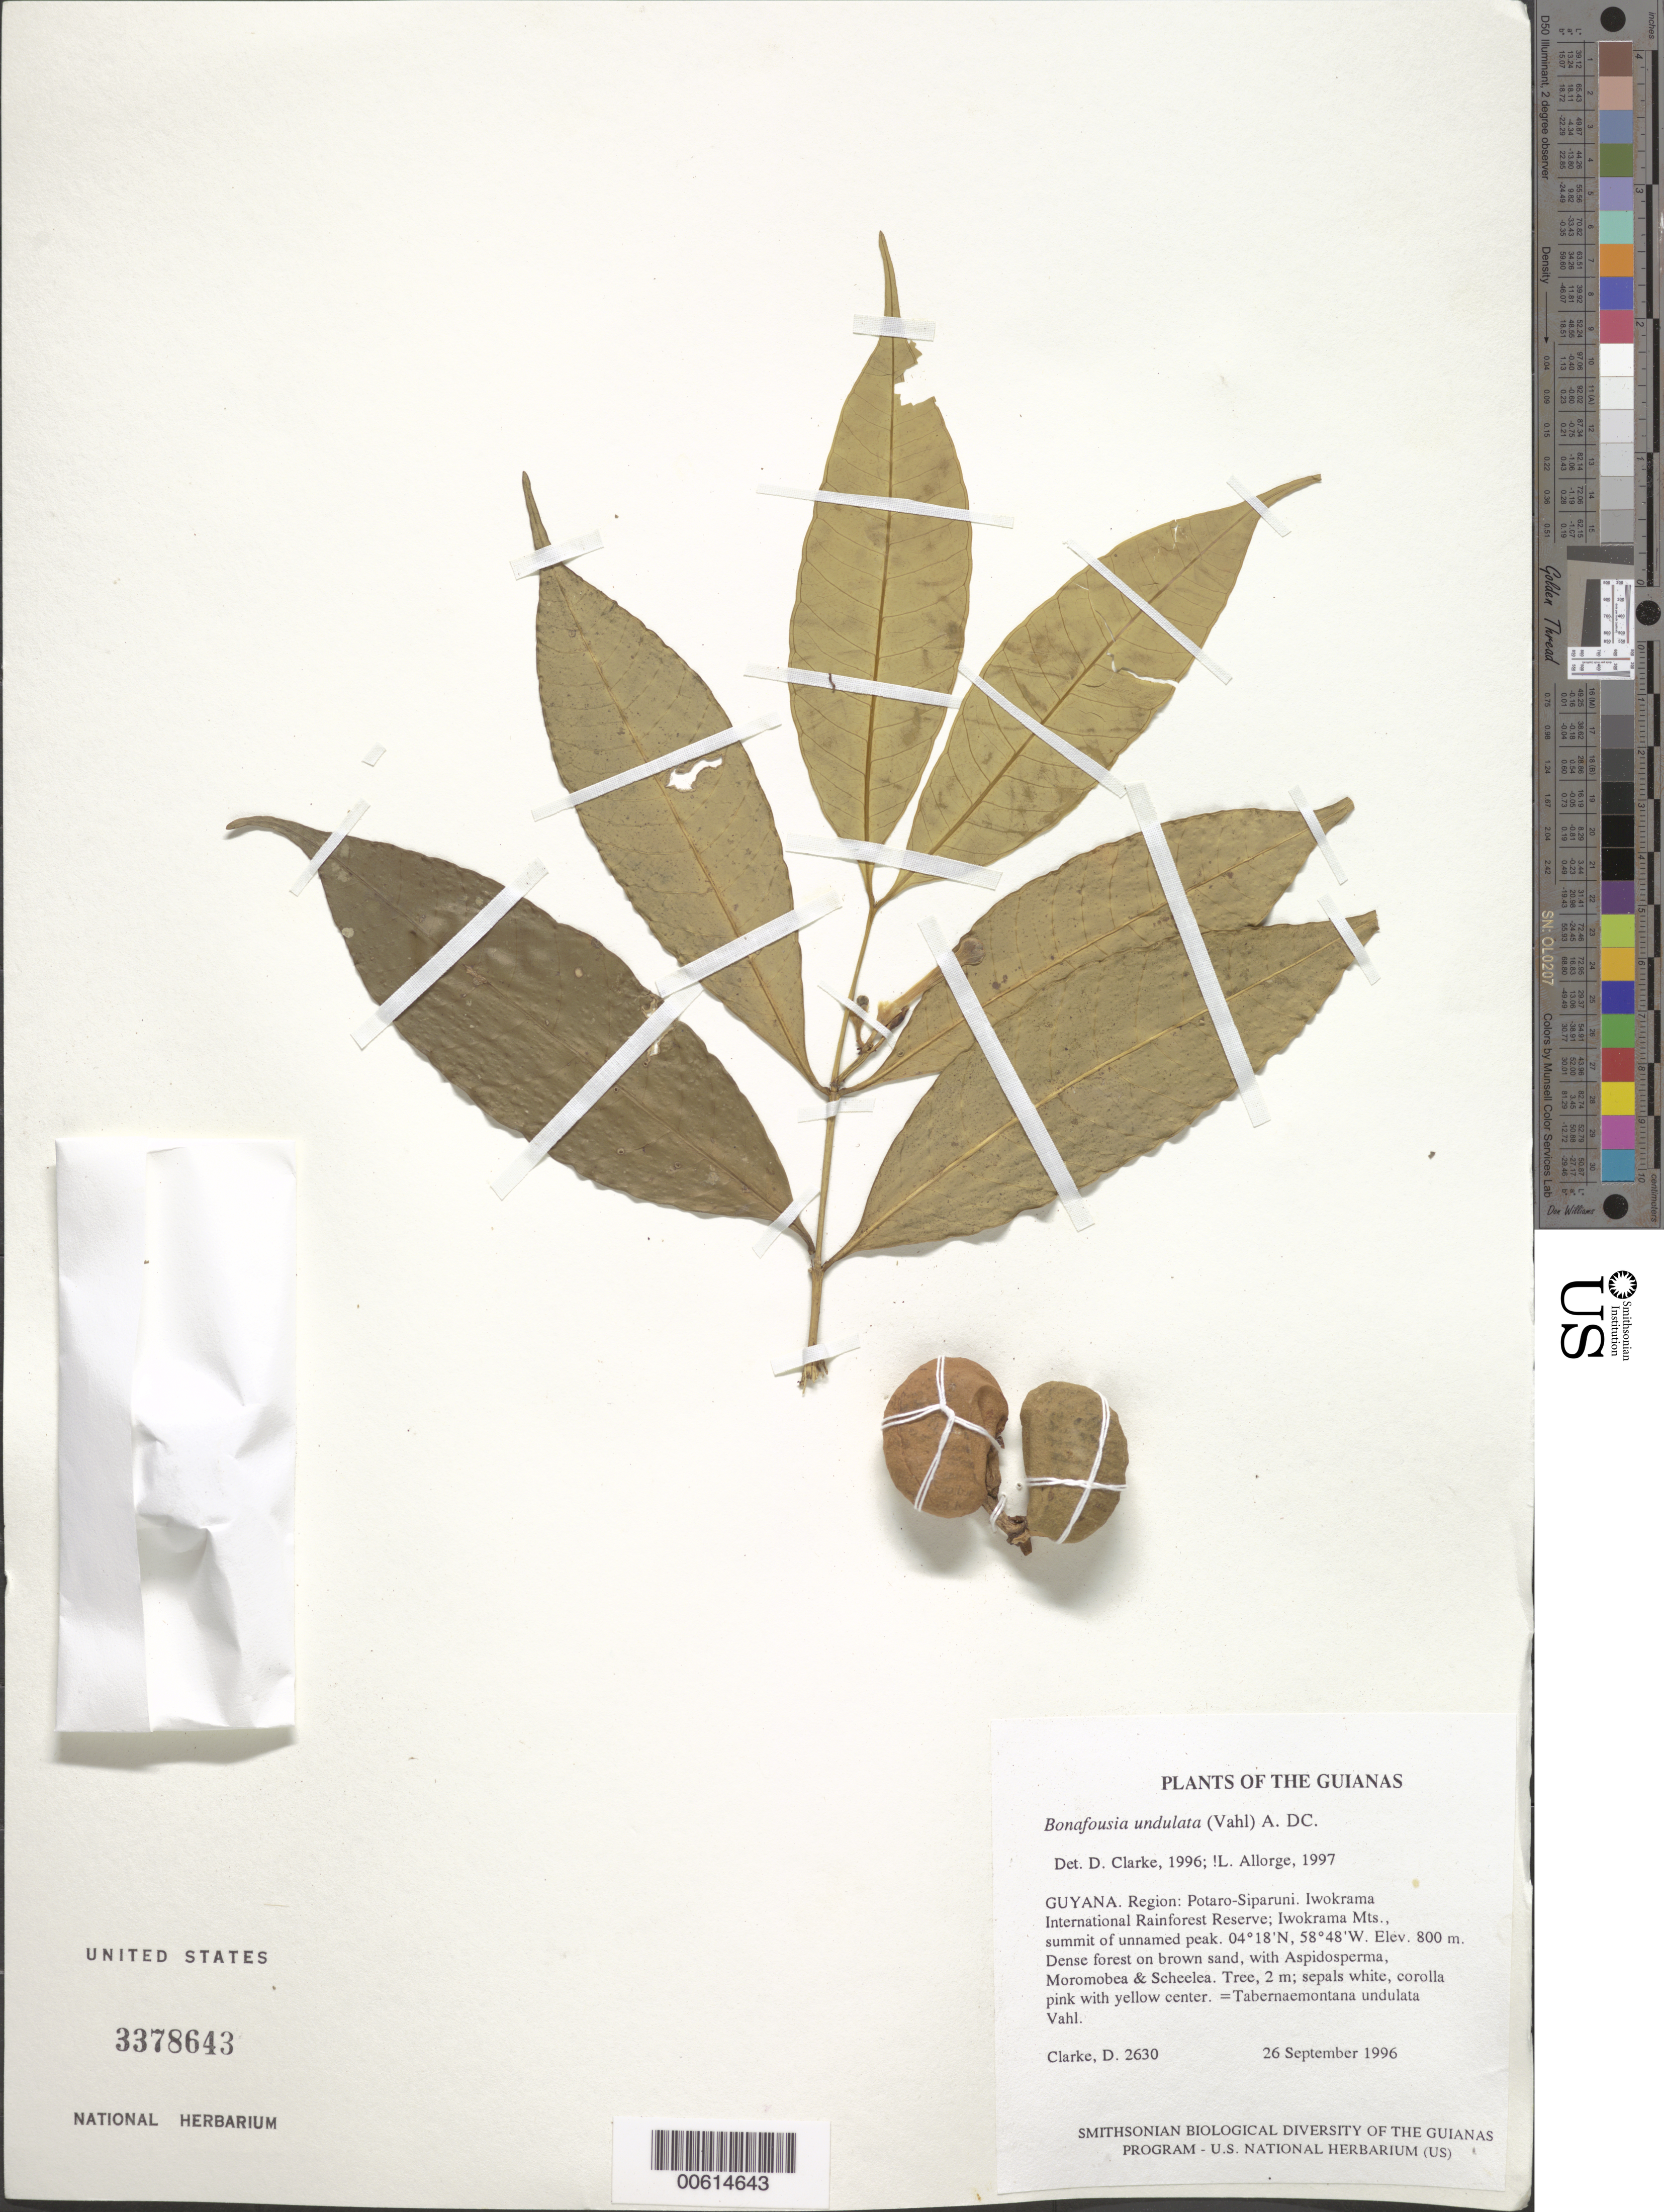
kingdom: Plantae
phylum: Tracheophyta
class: Magnoliopsida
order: Gentianales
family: Apocynaceae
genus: Bonafousia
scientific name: Bonafousia undulata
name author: (Vahl) A. DC.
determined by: Allorge, L.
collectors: H. D. Clarke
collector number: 2630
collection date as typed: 26 September 1996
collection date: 1996-09-26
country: Guyana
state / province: Potaro-Siparuni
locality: Iwokrama International Rainforest Reserve; Iwokrama Mts., summit of unnamed peak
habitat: Dense forest on brown sand, with Aspidosperma, Moronobea & Scheelea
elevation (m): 800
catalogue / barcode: US 3378643